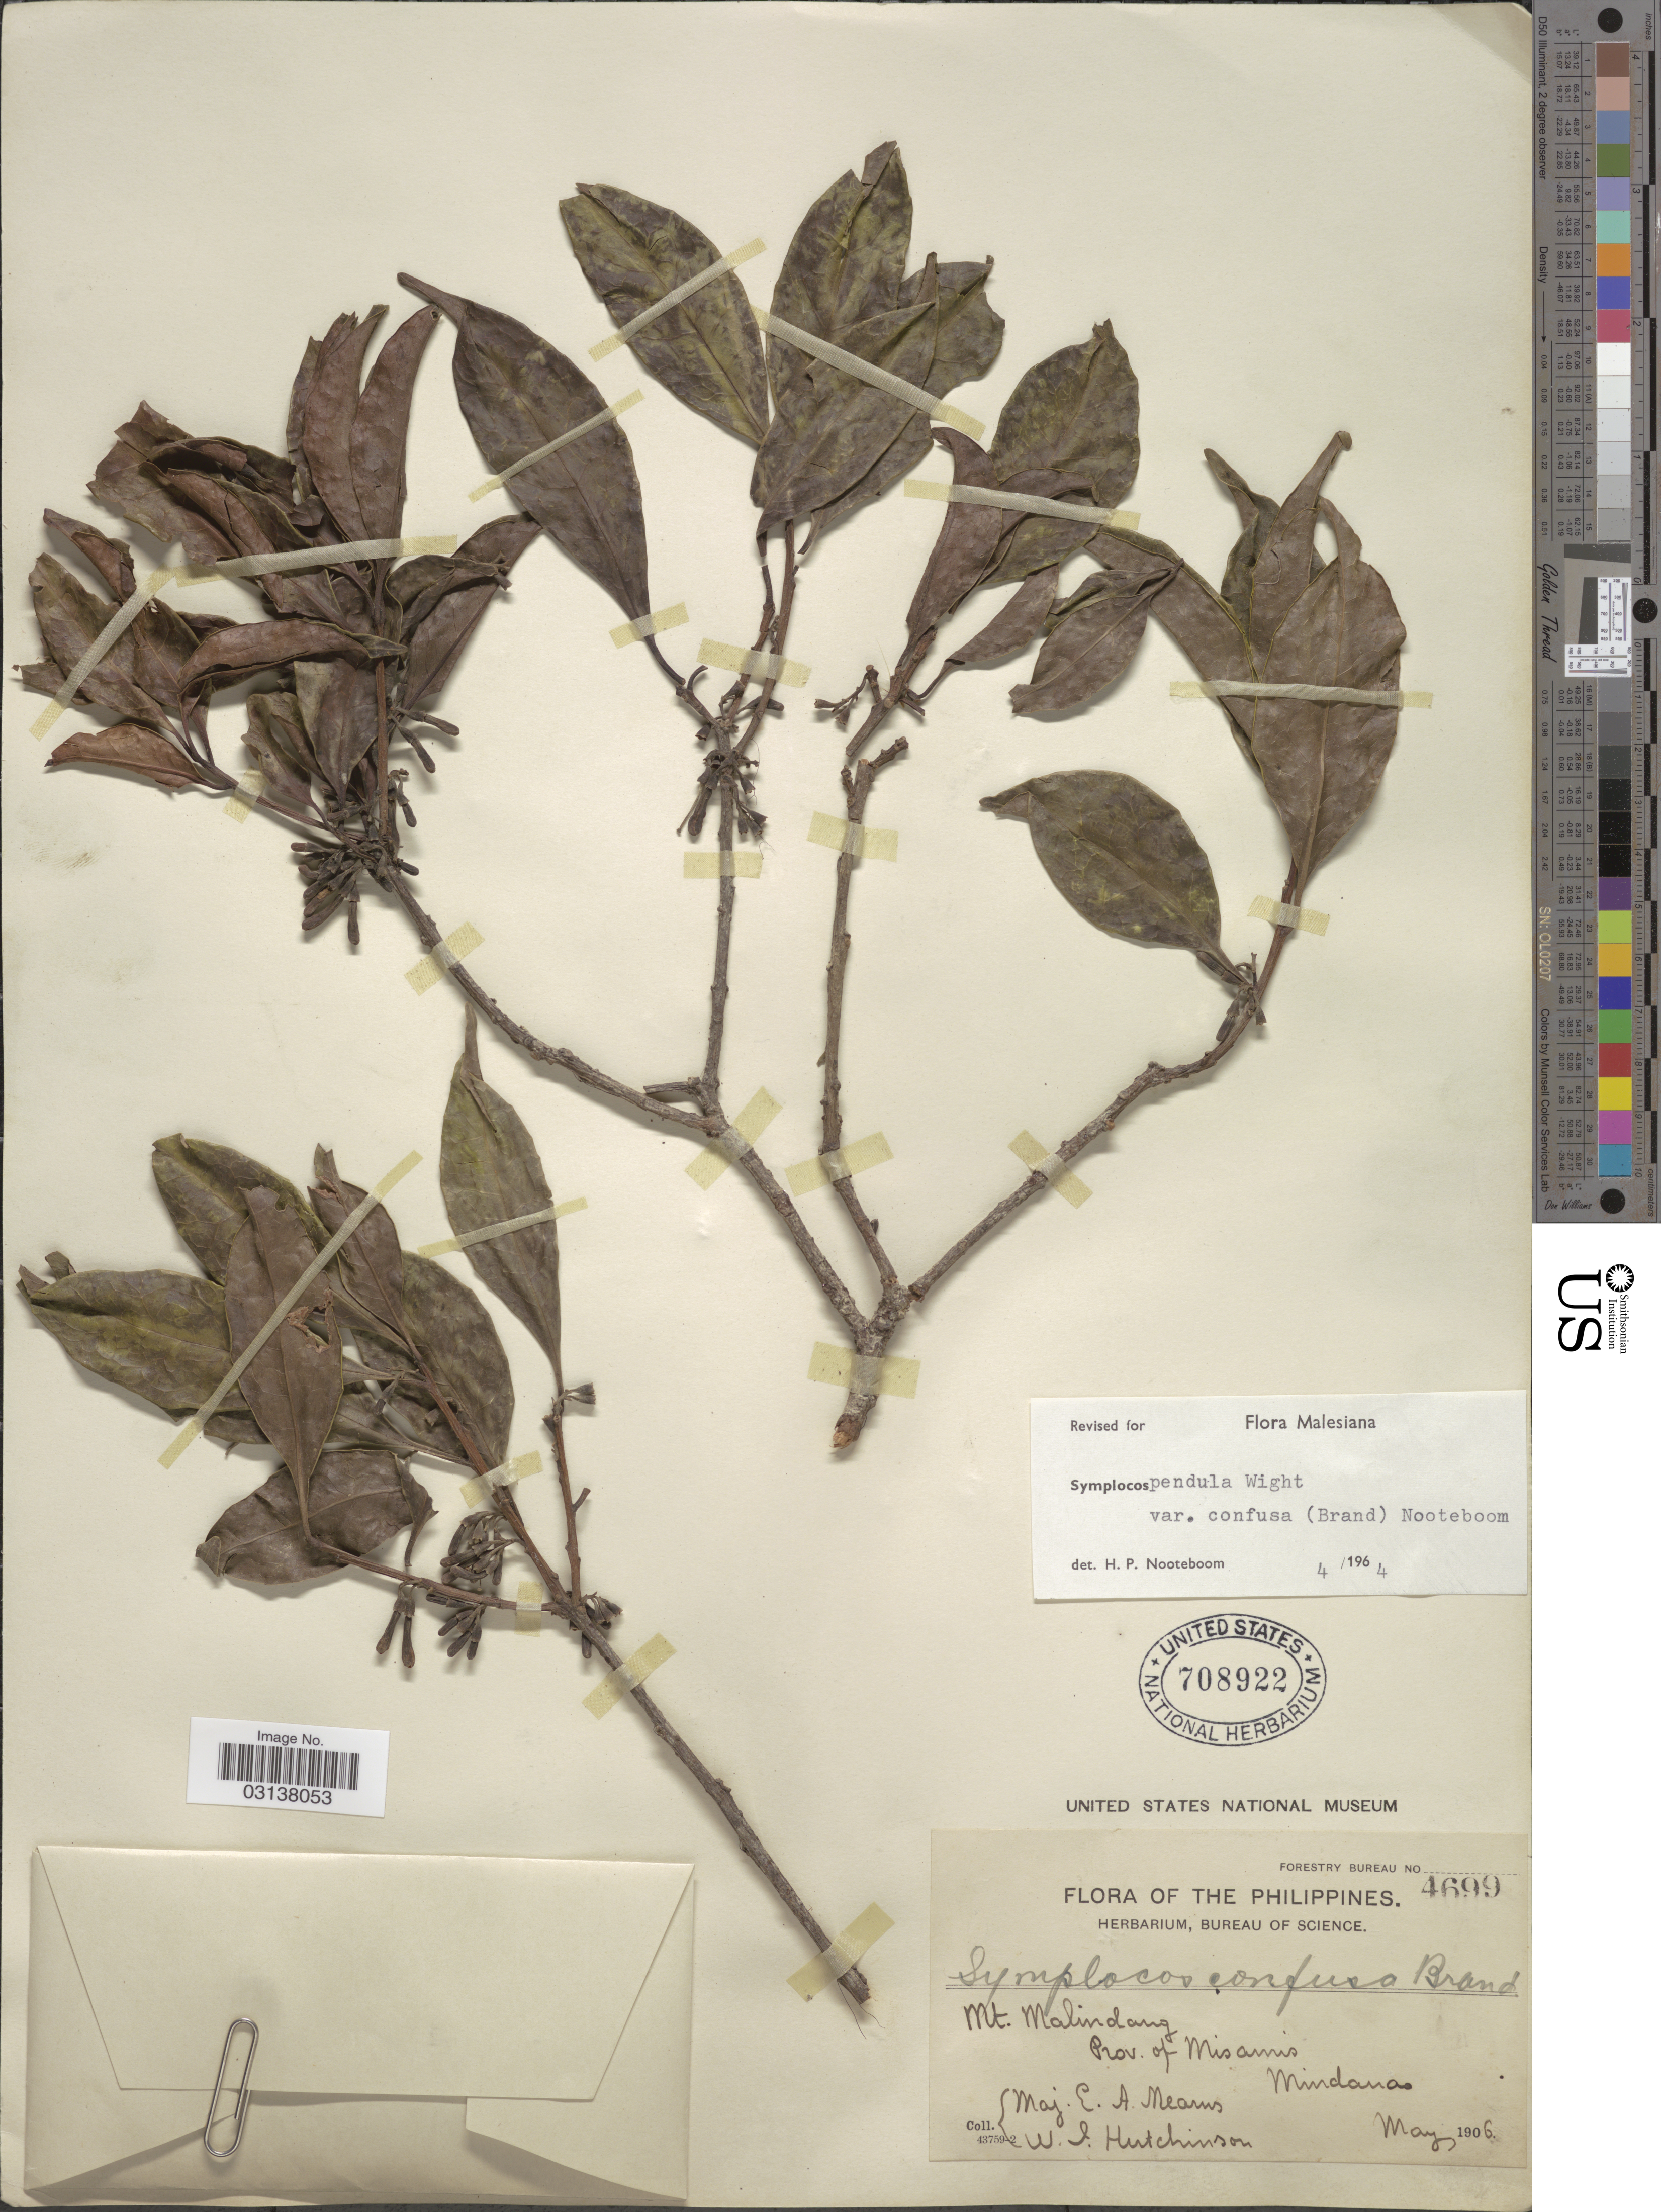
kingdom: Plantae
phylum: Tracheophyta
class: Magnoliopsida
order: Ericales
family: Symplocaceae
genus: Cordyloblaste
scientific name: Cordyloblaste pendula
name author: (Wight) Alston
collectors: E. A. Mearns & W. I. Hutchinson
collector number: Forestry Bureau 4699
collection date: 1906-05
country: Philippines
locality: The Philippines. Mt. Malindang. Prov. of Misamis Mindanao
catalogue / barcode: US 708922